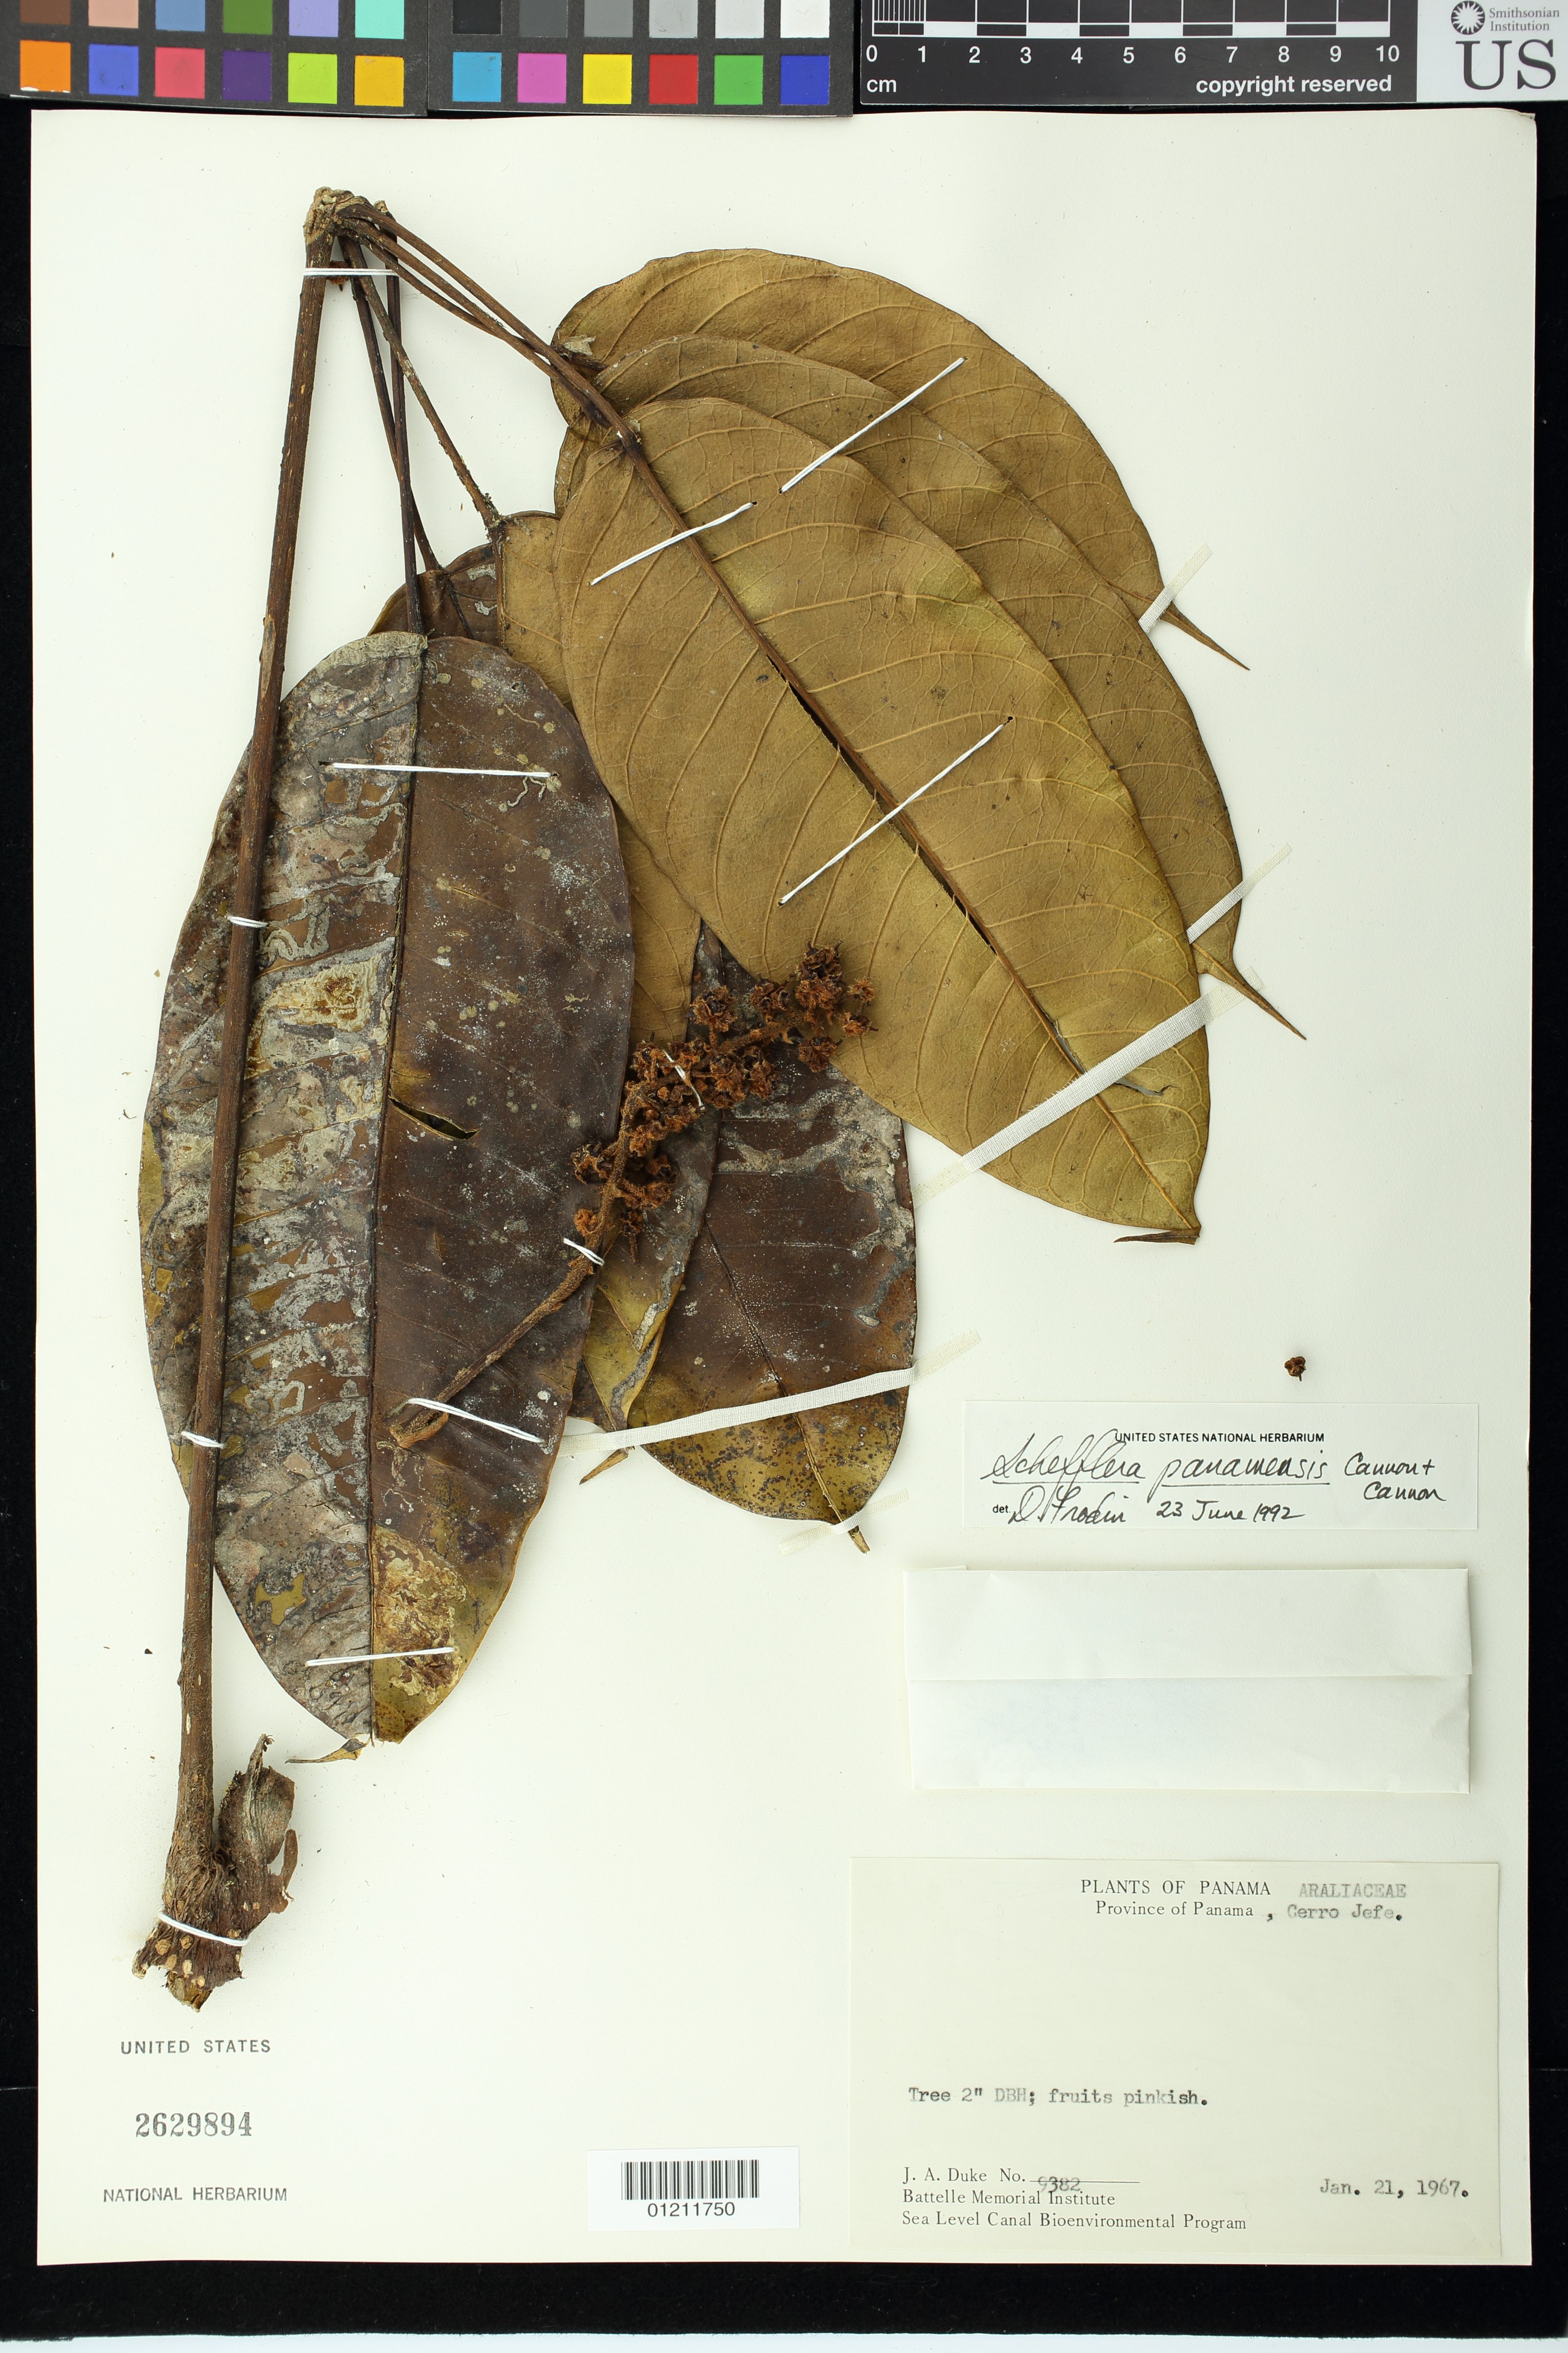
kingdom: Plantae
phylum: Tracheophyta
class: Magnoliopsida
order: Apiales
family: Araliaceae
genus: Schefflera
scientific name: Schefflera panamensis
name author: M.J. Cannon & Cannon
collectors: J. A. Duke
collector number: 9382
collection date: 1967-01-21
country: Panama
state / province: Panamá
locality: Cerro Jefe.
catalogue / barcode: US 2629894